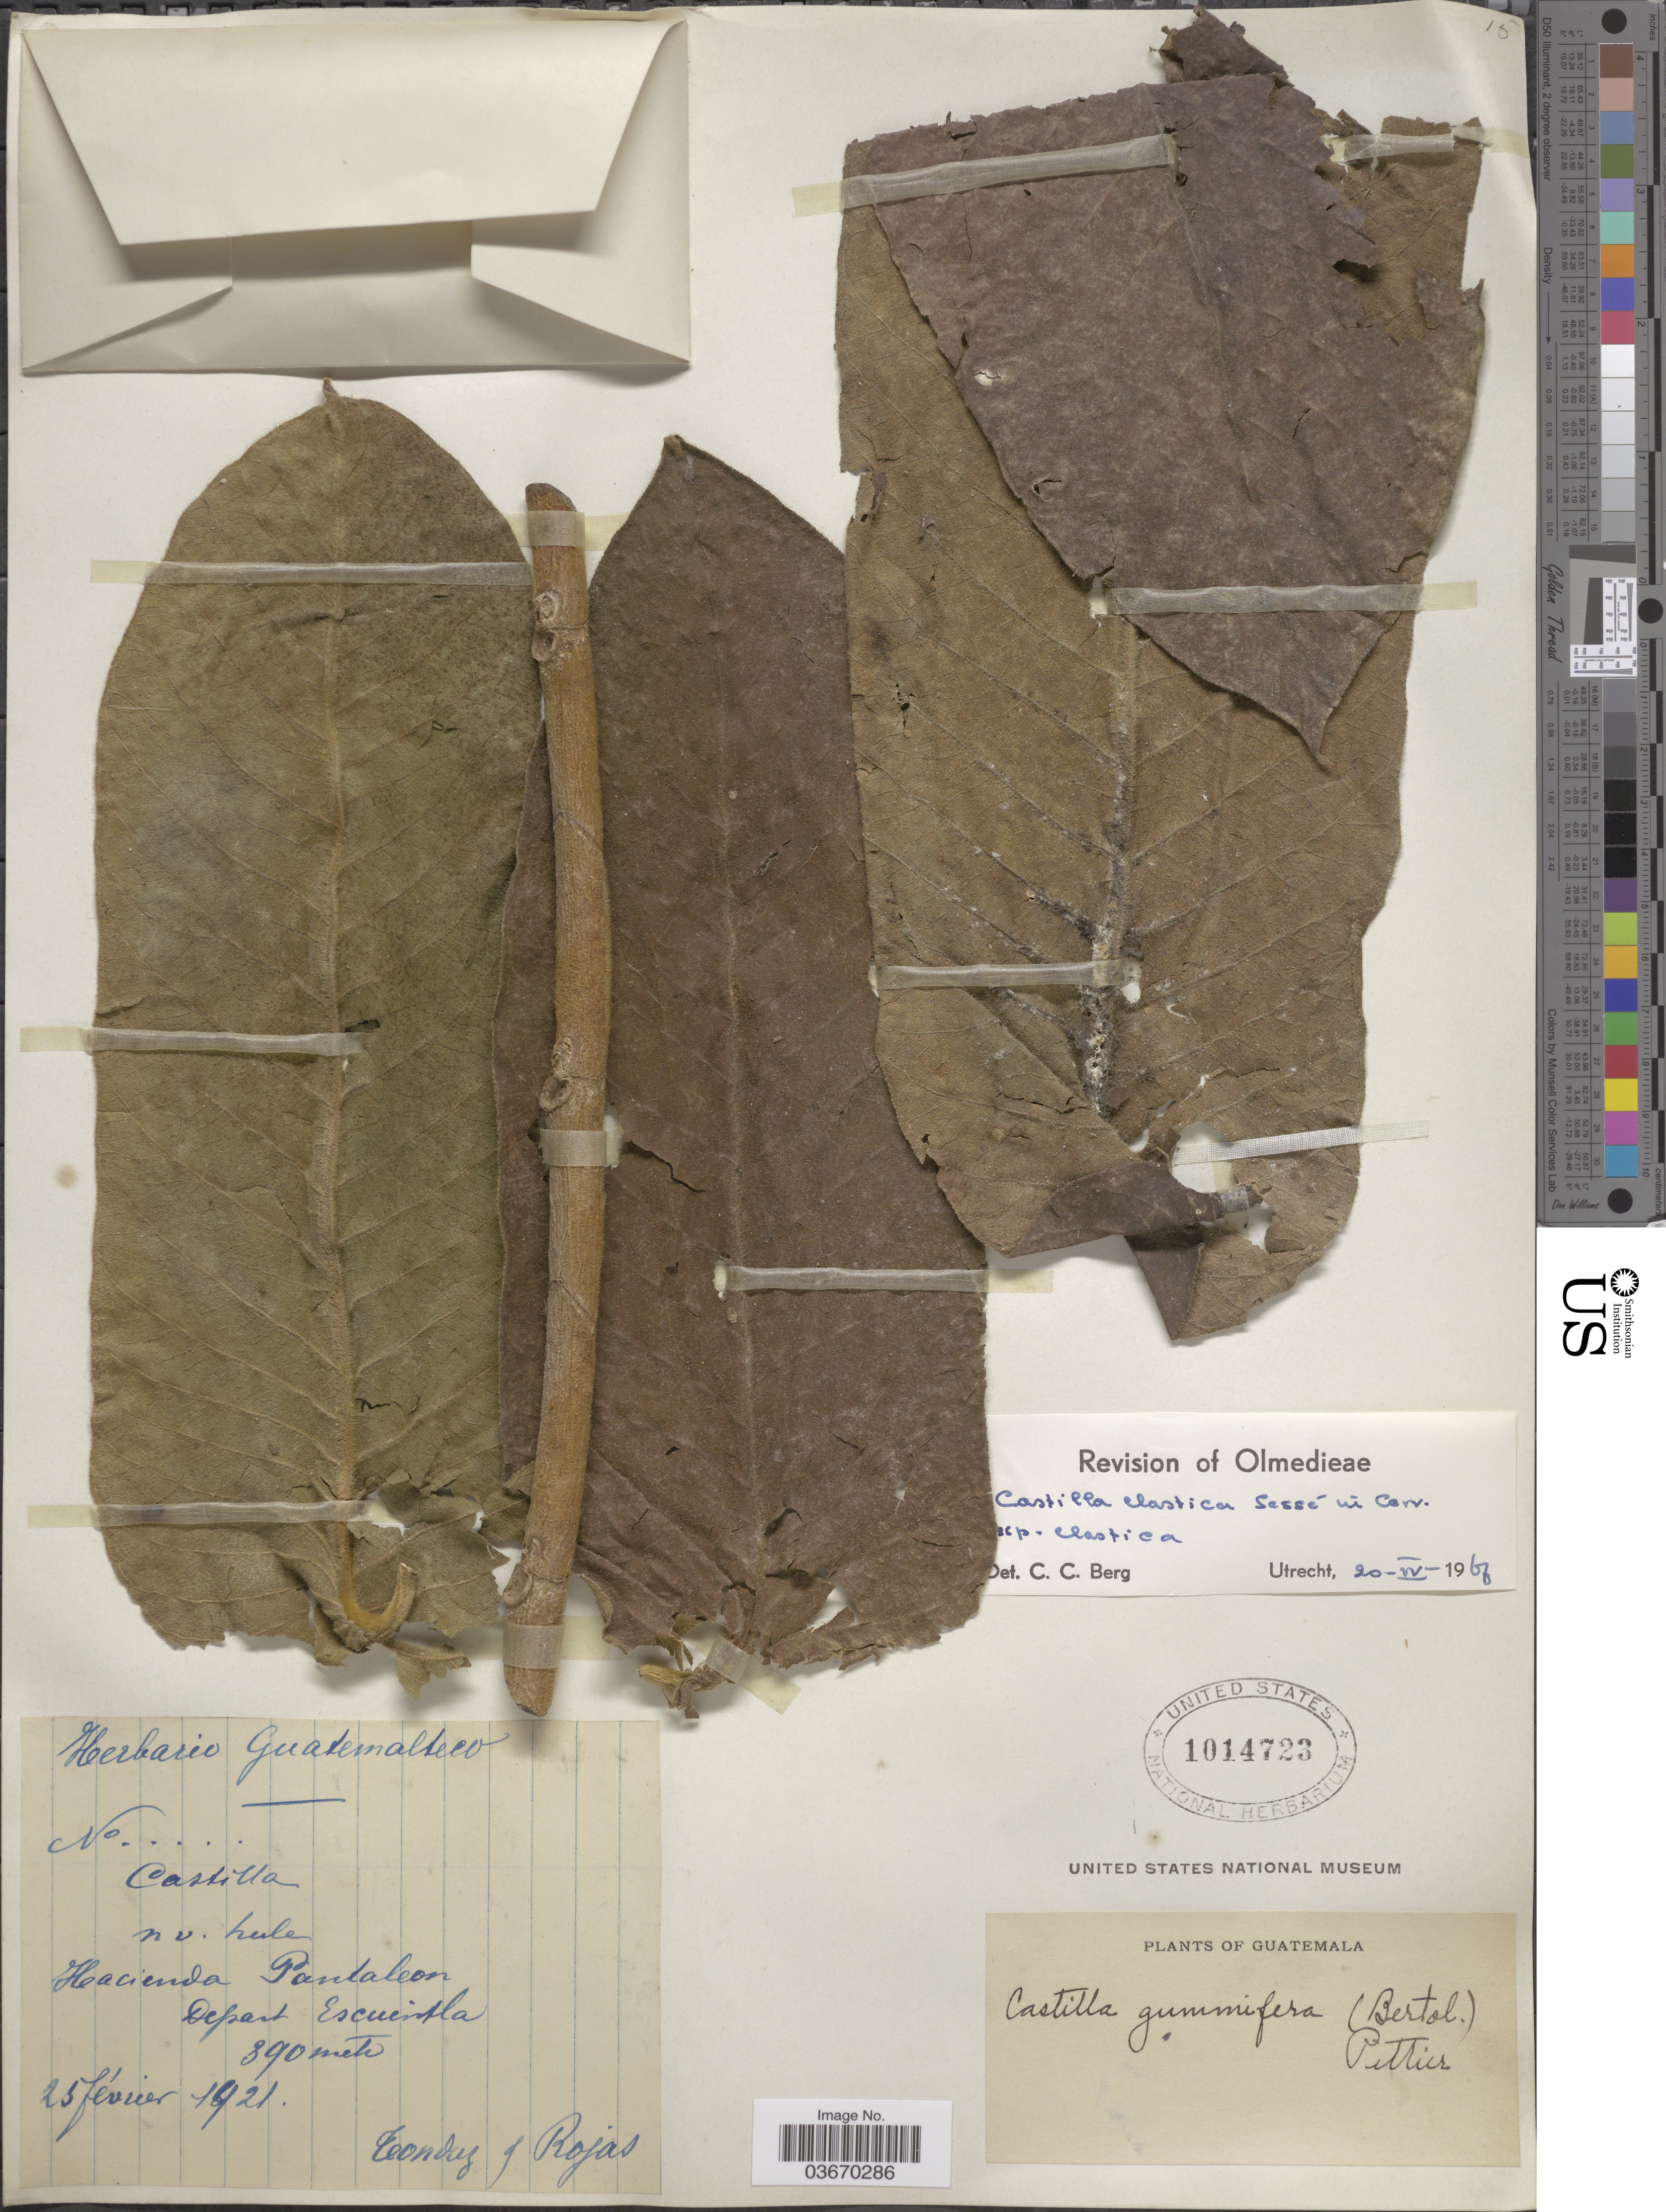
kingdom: Plantae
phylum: Tracheophyta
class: Magnoliopsida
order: Rosales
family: Moraceae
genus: Castilla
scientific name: Castilla elastica subsp. elastica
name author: Sessé ex Cerv.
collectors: Tonduz & Rojas, --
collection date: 1921-02-25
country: Guatemala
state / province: Escuintla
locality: Hacienda Pantaleon. Depart. Escuintla.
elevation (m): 390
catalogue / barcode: US 1014723